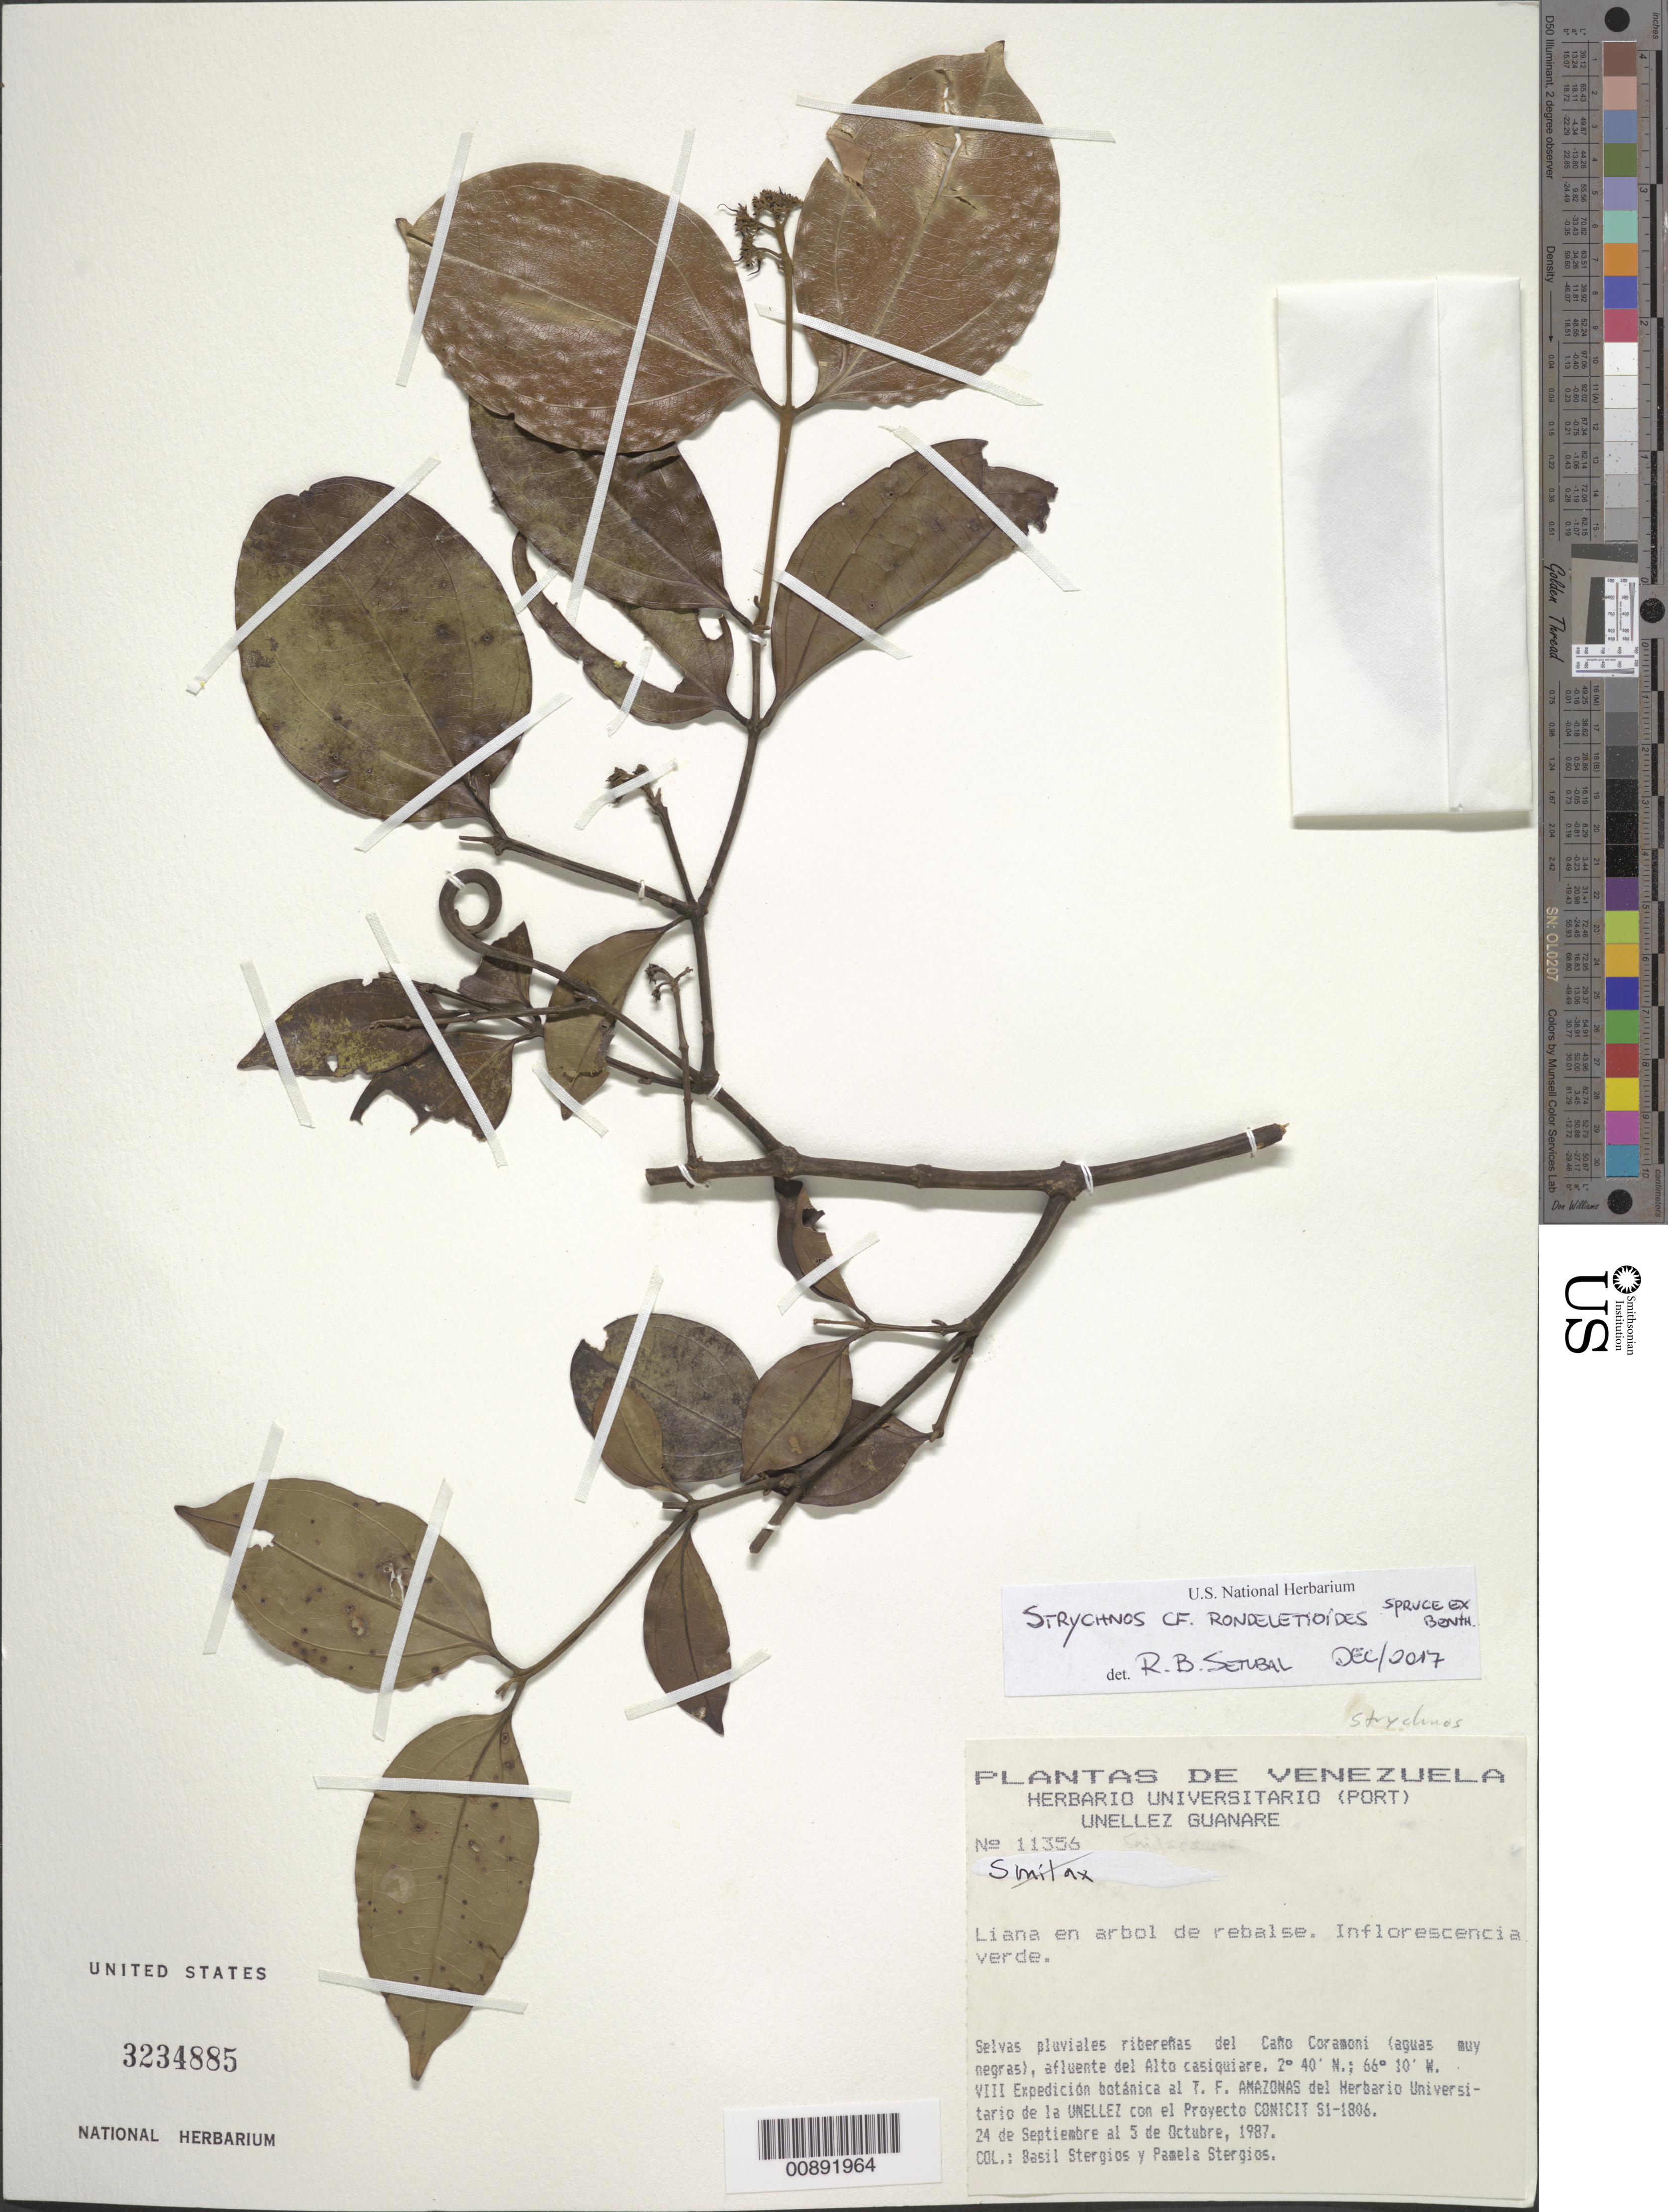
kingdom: Plantae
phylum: Tracheophyta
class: Magnoliopsida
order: Gentianales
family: Loganiaceae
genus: Strychnos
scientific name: Strychnos rondeletioides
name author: Spruce ex Benth.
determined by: Setubal, R. B.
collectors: B. G. Stergios & P. Stergios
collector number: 11356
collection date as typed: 24-Sep-87 to 5-Oct-87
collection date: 1987-09-24/1987-10-05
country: Venezuela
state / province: Amazonas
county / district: Río Negro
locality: Caño Curamoni, afluente del Alto Casiquiare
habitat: Selvas pluviales riberenas (aguas muy negras); en arbol de rebalse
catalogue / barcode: US 3234885